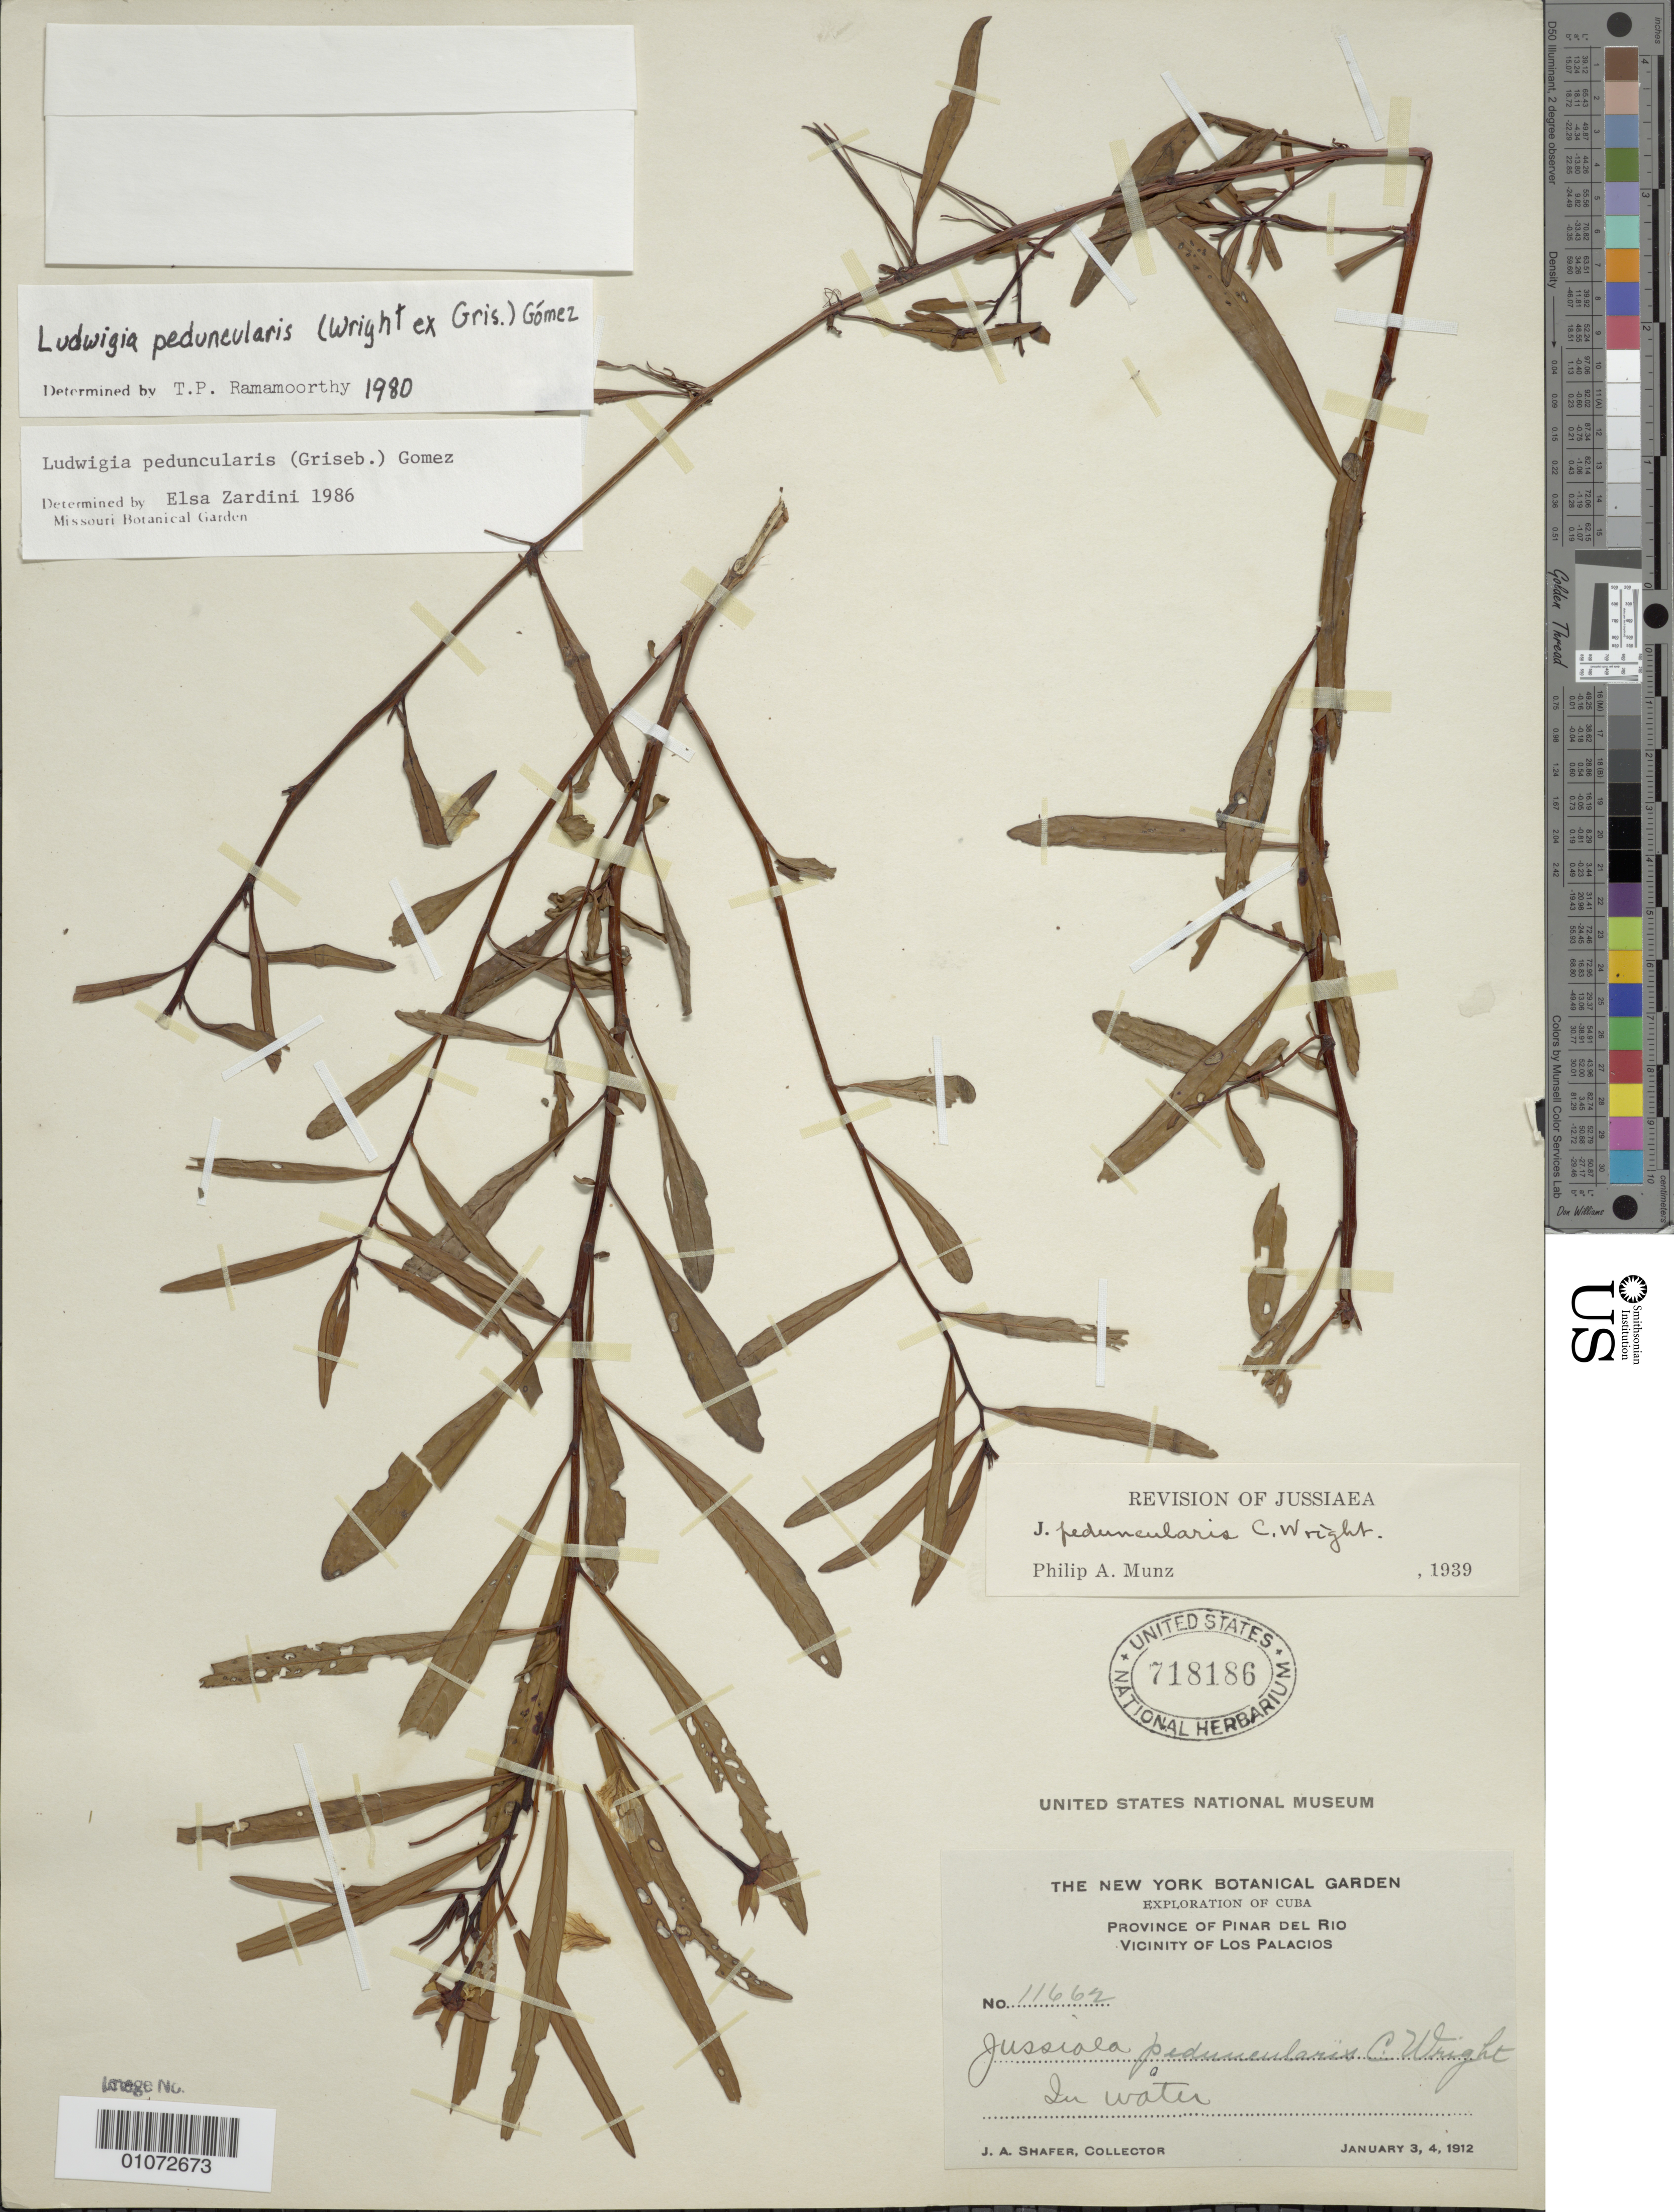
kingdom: Plantae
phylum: Tracheophyta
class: Magnoliopsida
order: Myrtales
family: Onagraceae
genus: Ludwigia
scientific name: Ludwigia peduncularis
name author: (Griseb.) M. Gómez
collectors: J. A. Shafer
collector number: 11662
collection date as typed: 03 Jan 1912 and 04 Jan 1912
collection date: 1912-01-03,1912-01-04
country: Cuba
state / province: Pinar del Rio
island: Cuba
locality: Vicinity of Los Palacios, in water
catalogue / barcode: US 718186